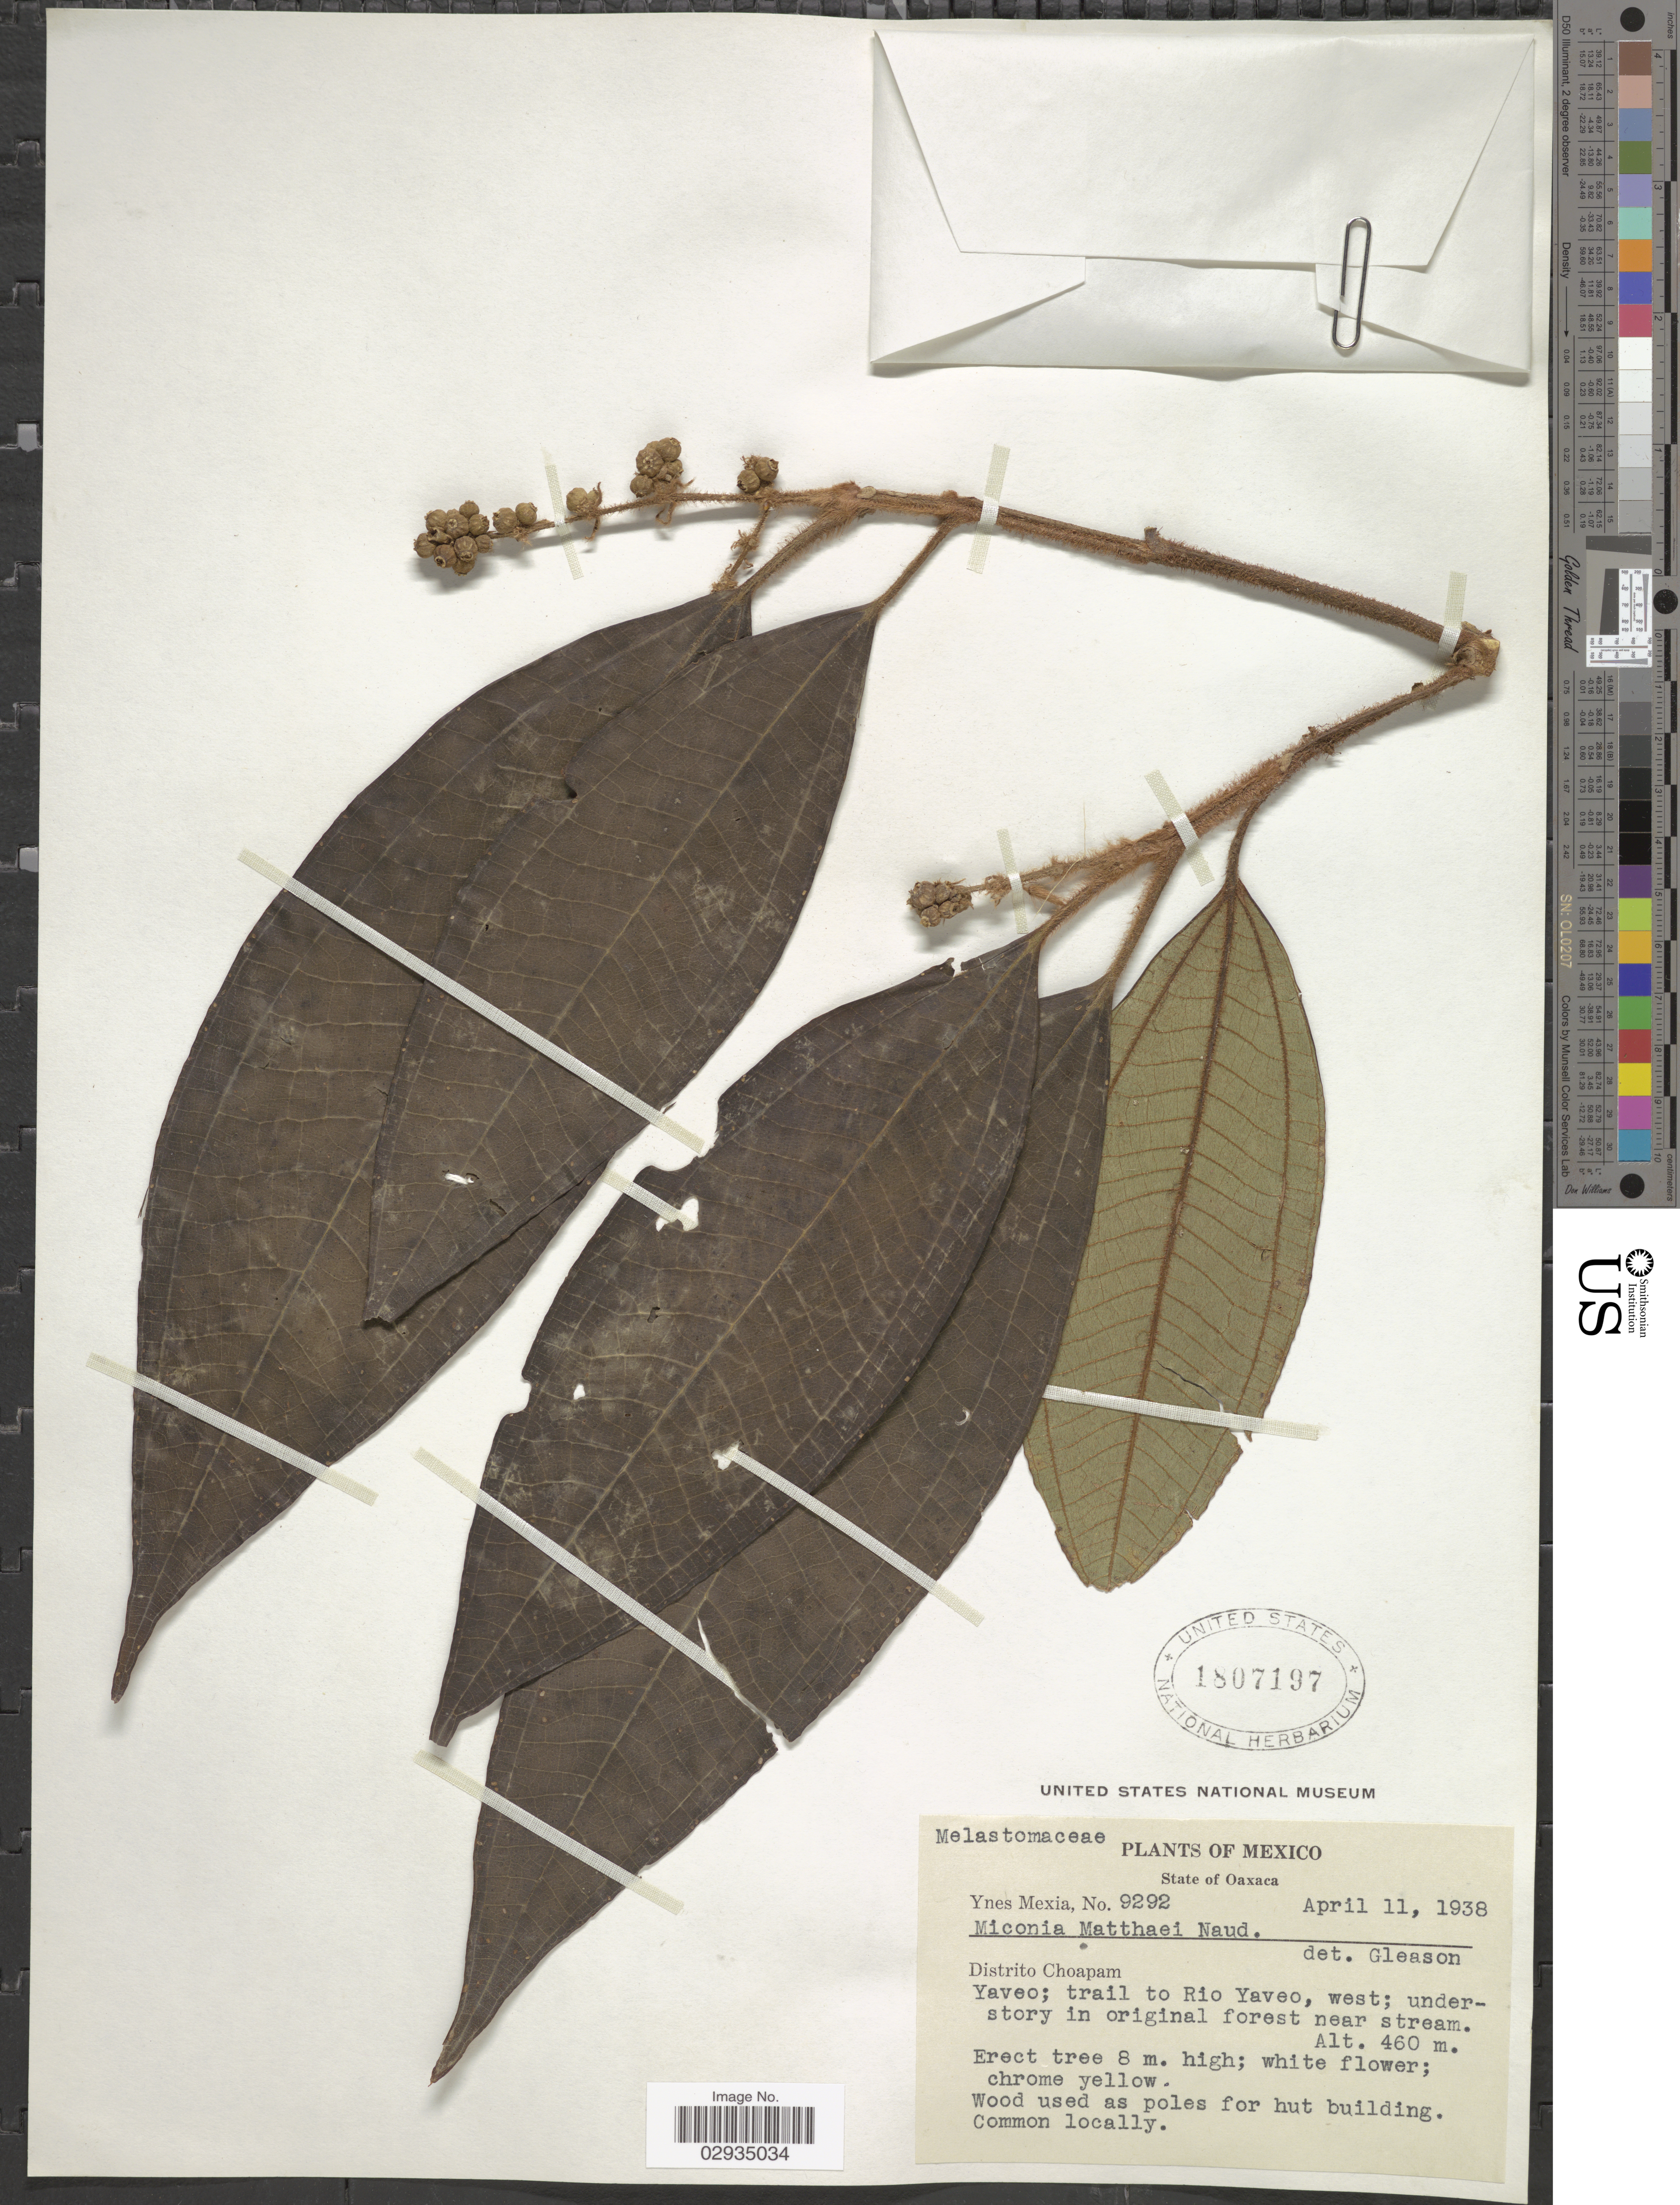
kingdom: Plantae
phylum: Tracheophyta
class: Magnoliopsida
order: Myrtales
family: Melastomataceae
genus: Miconia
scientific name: Miconia matthaei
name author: Naudin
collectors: Y. Mexia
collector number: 9292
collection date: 1938-04-11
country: Mexico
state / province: Oaxaca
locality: Distrito Choapam. Yaveo; trail to Rio Yaveo, west; understory in orginal forest near stream.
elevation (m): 460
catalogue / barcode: US 1807197